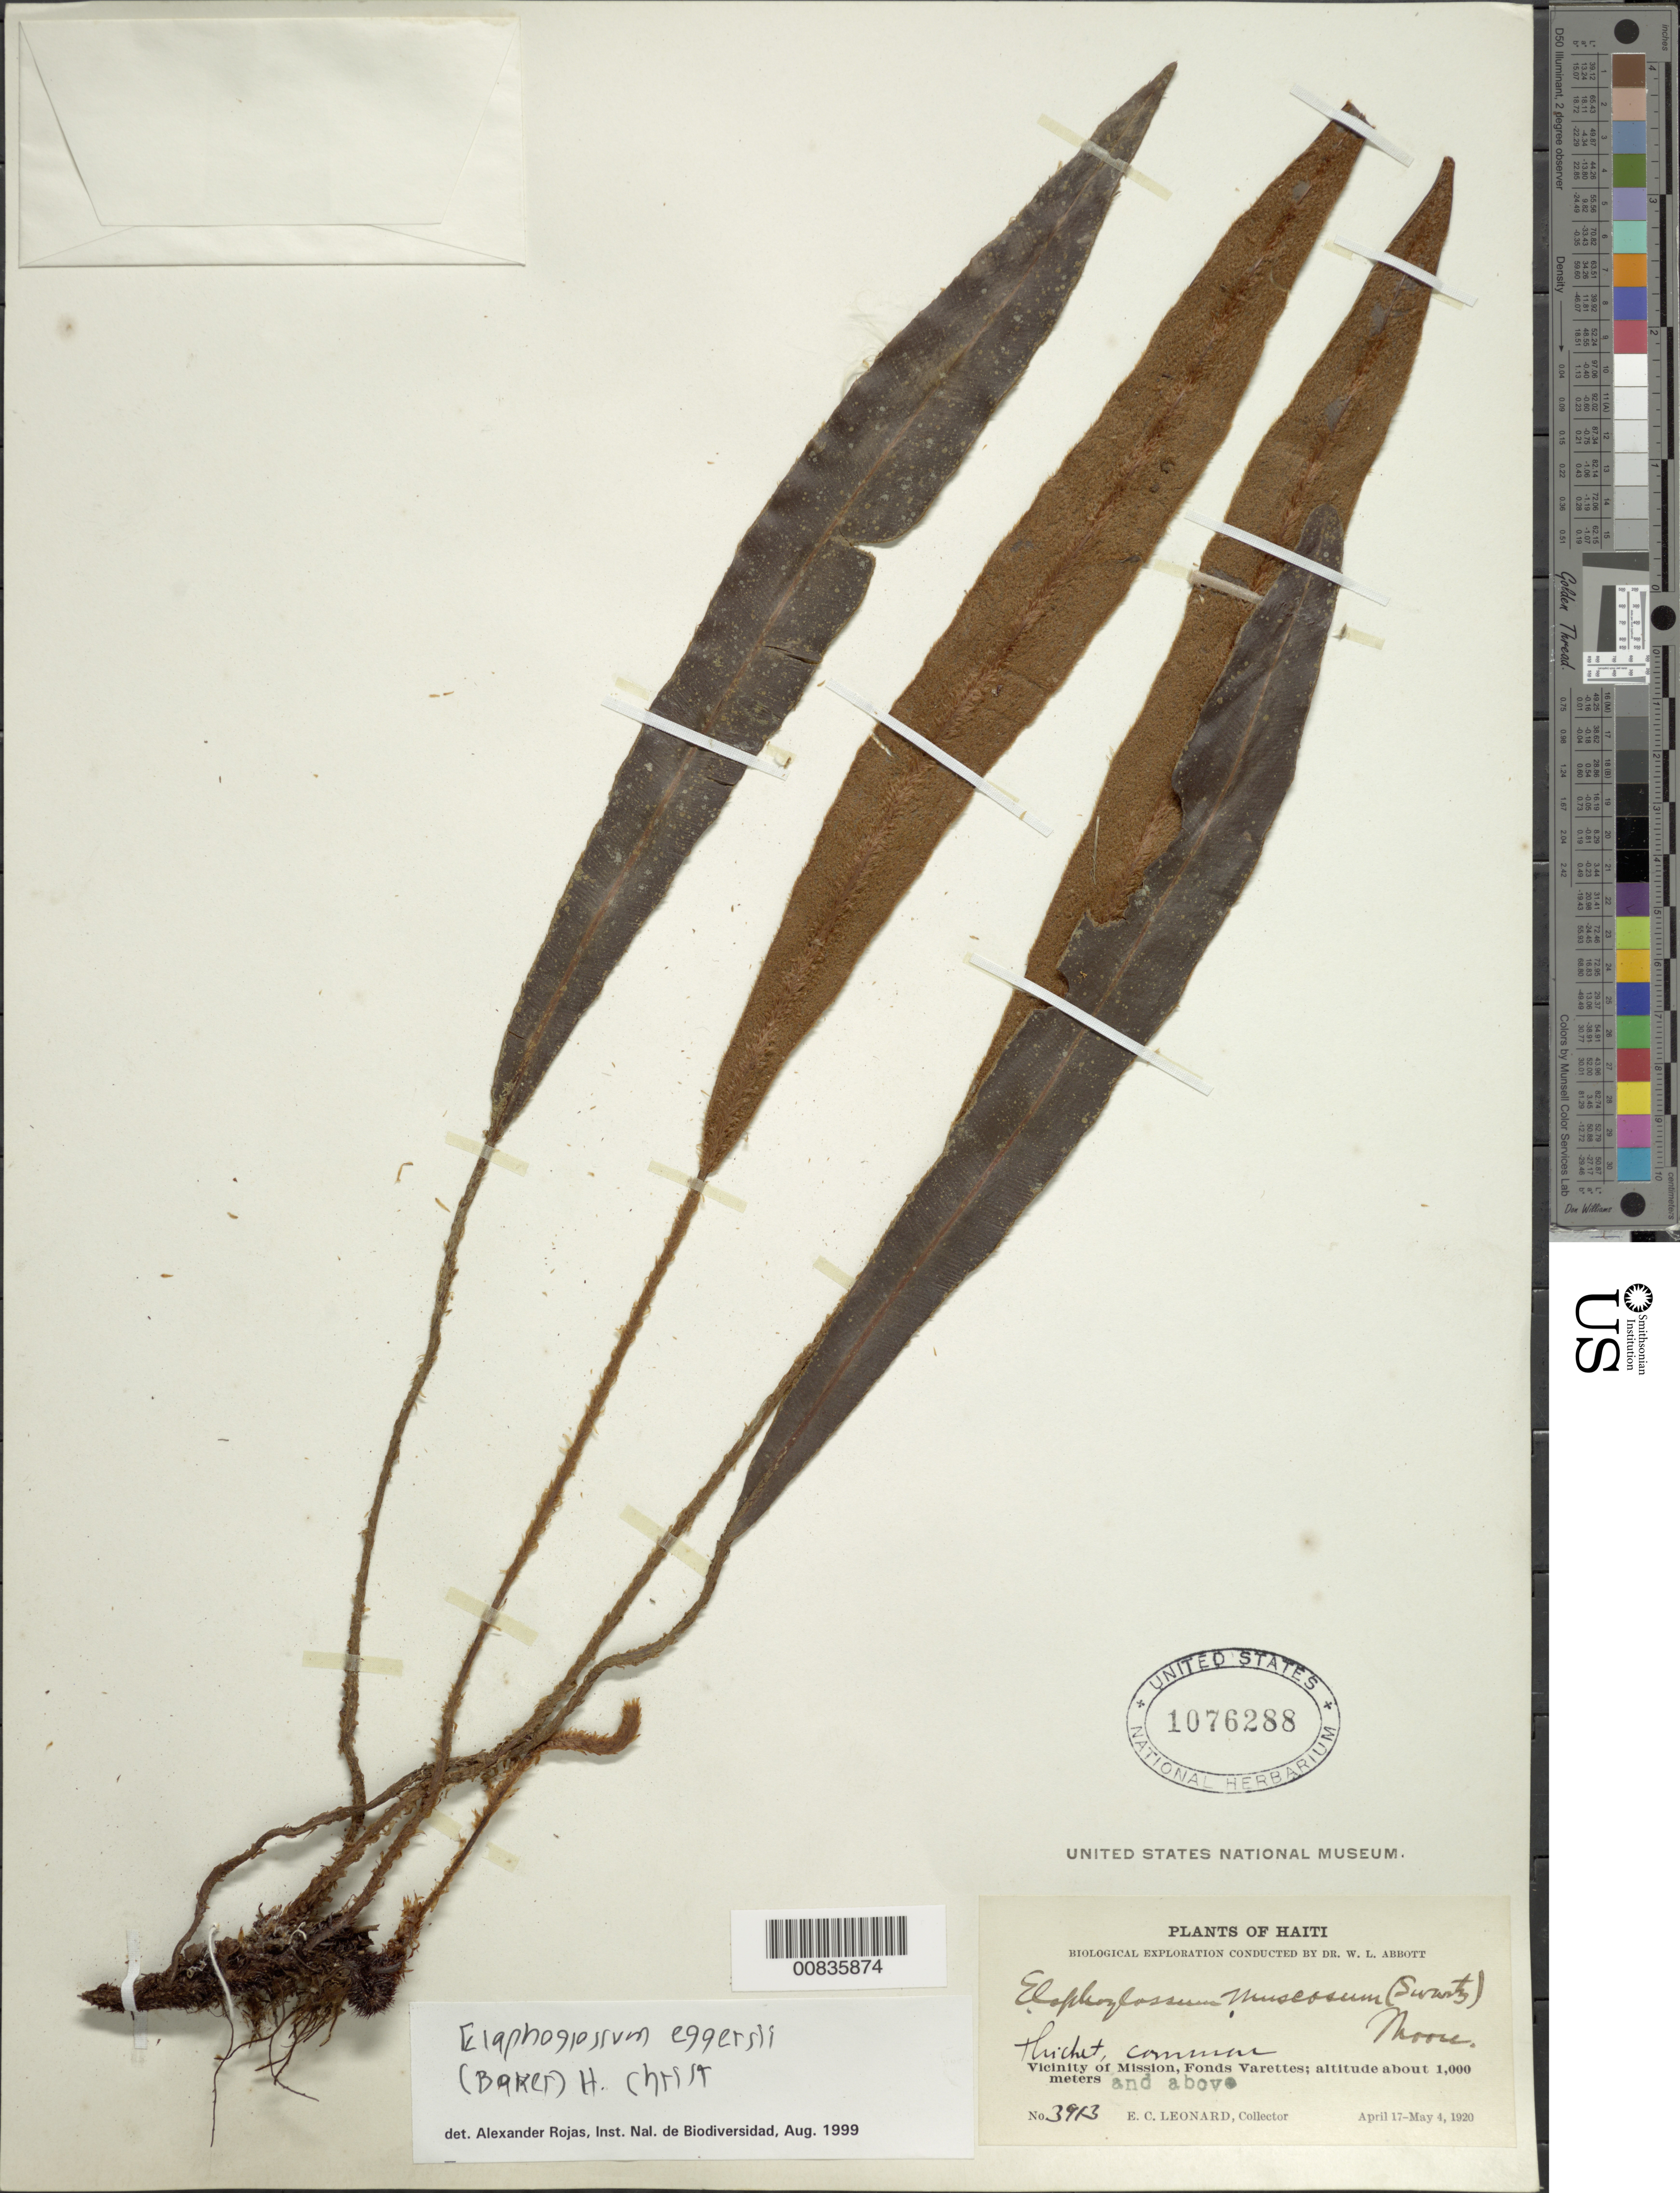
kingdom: Plantae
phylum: Tracheophyta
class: Polypodiopsida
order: Polypodiales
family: Dryopteridaceae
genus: Elaphoglossum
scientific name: Elaphoglossum eggersii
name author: (Baker) Christ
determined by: Rojas, A.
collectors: E. C. Leonard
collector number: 3913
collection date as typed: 17 Apr 1920 to 04 May 1920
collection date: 1920-04-17/1920-05-04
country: Haiti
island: Hispaniola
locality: Fonds Varettes, vicinity Mission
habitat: Thicket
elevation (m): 1000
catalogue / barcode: US 1076288